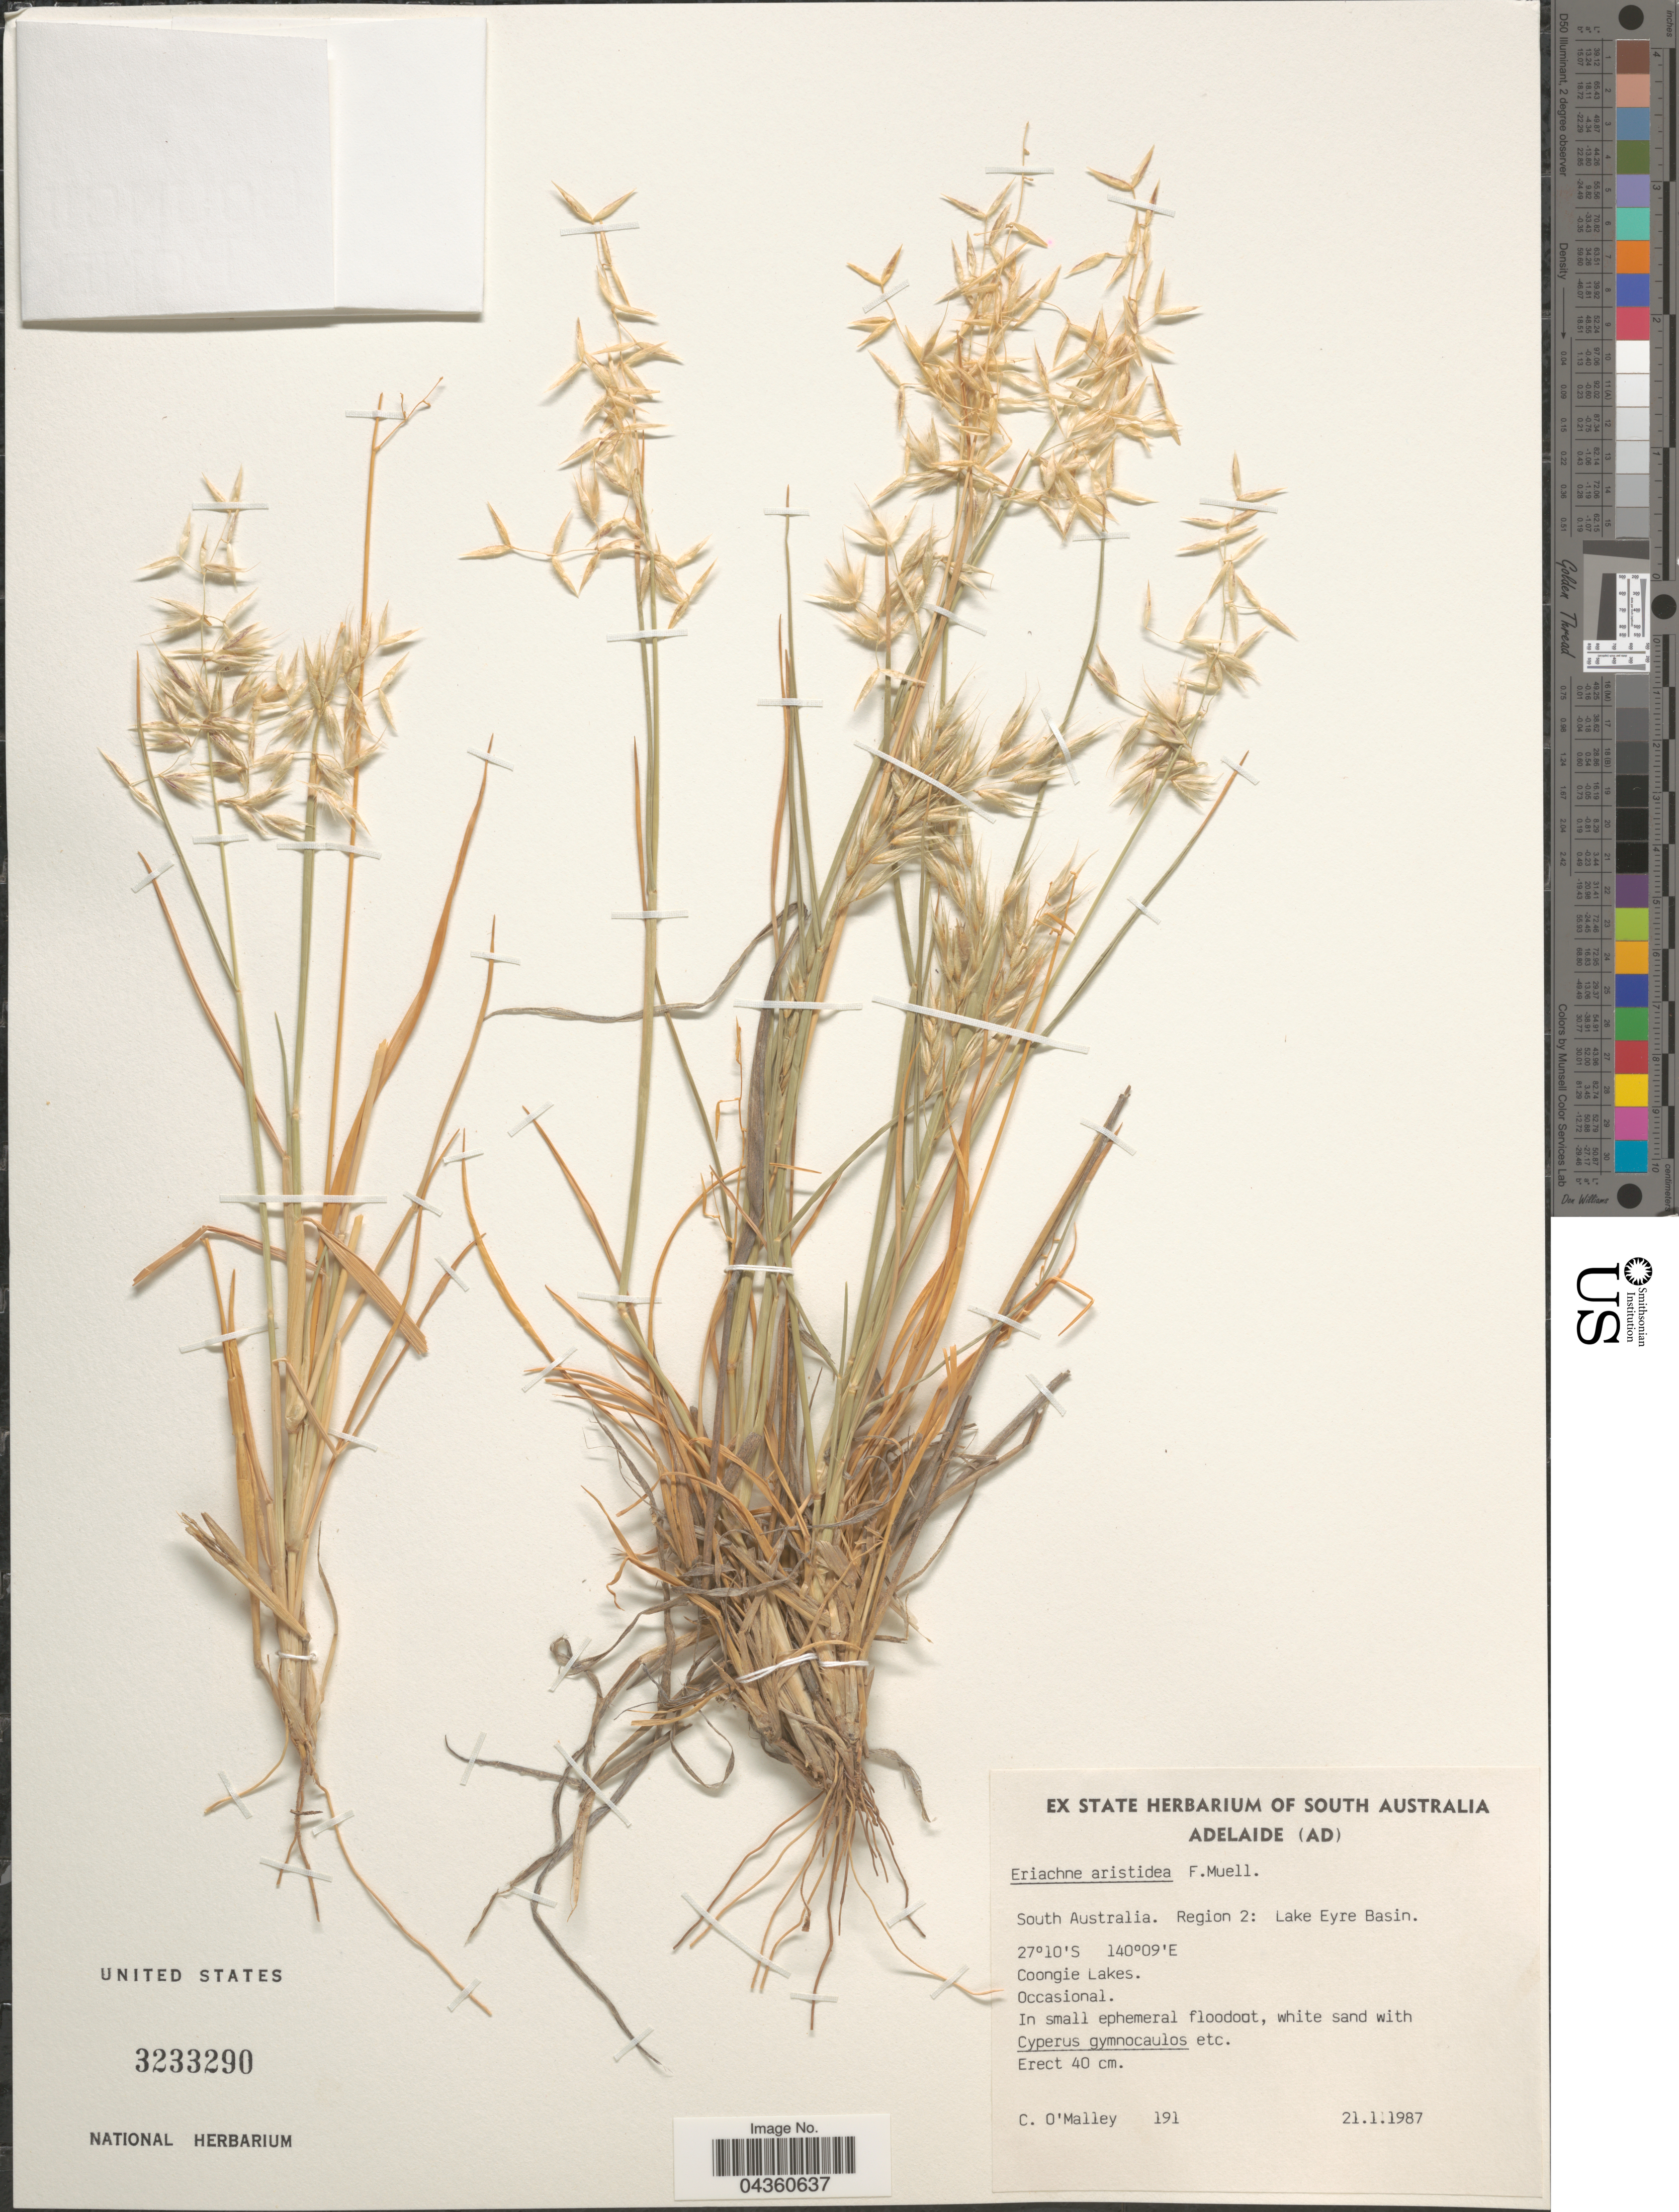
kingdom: Plantae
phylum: Tracheophyta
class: Liliopsida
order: Poales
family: Poaceae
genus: Eriachne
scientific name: Eriachne aristidea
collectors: C. O'Malley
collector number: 191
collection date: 1987-01-21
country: Australia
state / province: South Australia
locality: Region 2: Lake Eyre Basin. Coongie Lakes. Occasional.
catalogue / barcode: US 3233290